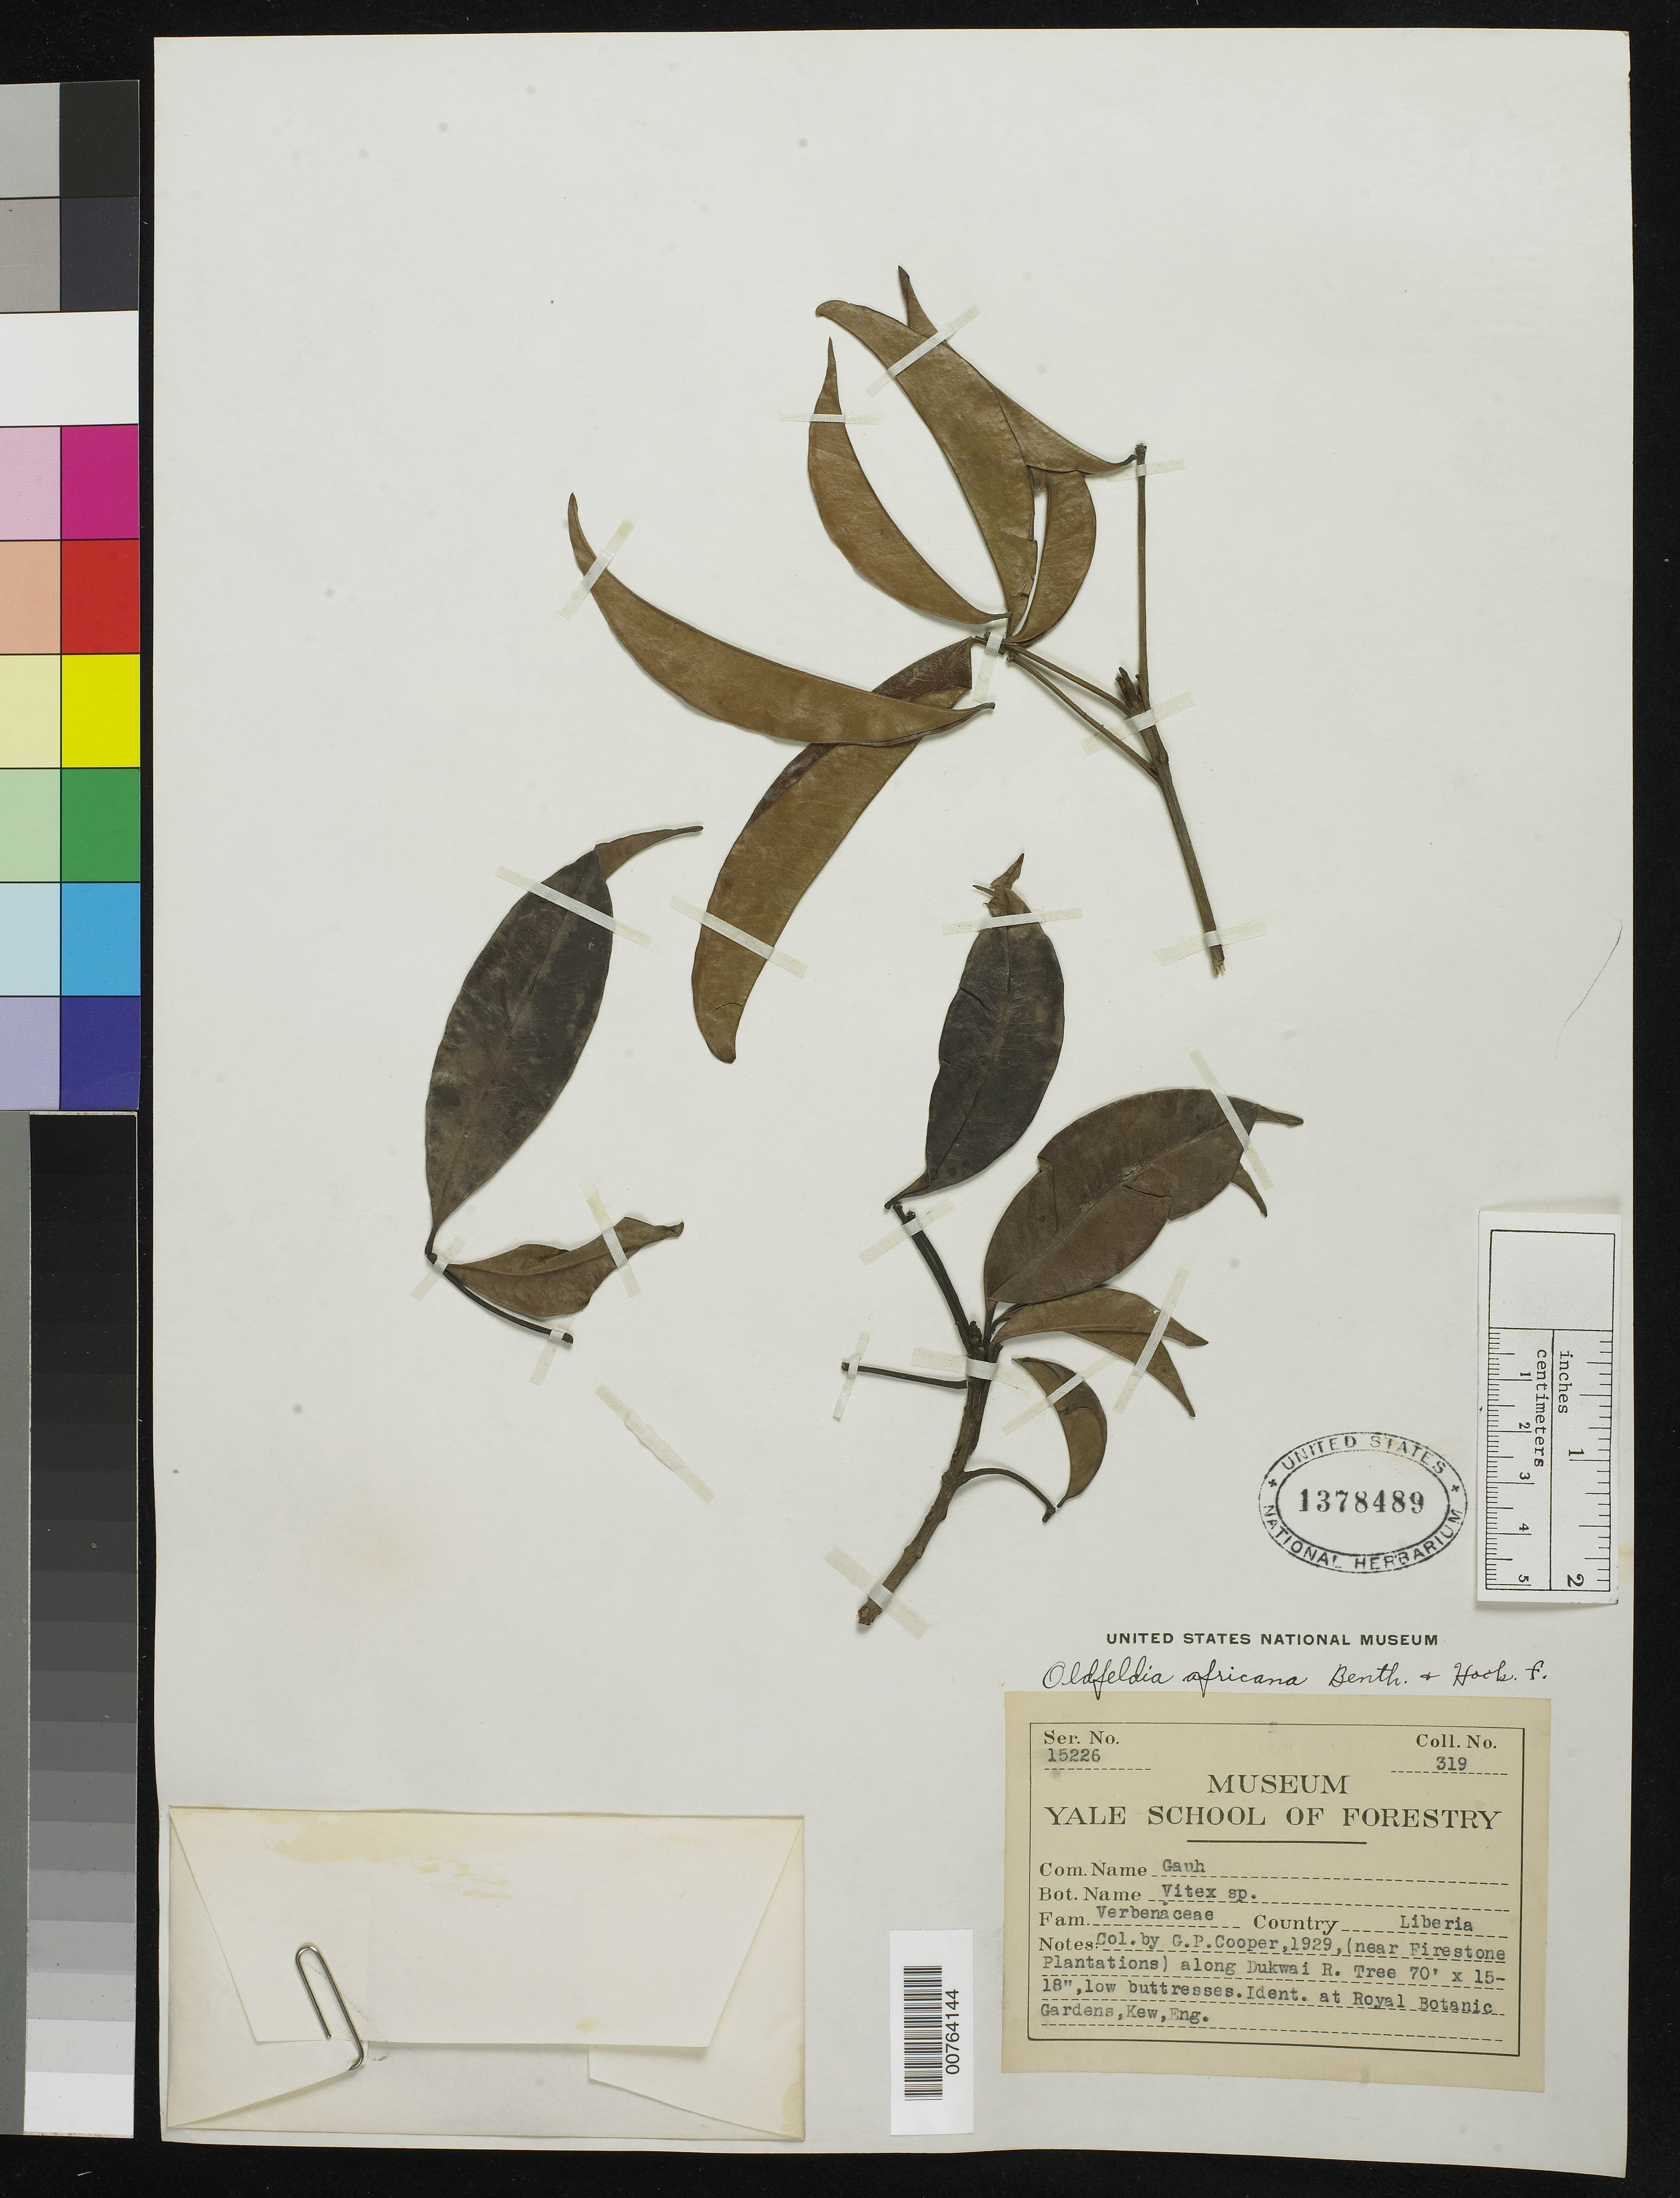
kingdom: Plantae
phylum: Tracheophyta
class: Magnoliopsida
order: Malpighiales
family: Picrodendraceae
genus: Oldfieldia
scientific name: Oldfieldia africana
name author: Benth. & Hook. f.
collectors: G. Cooper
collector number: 319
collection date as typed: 1929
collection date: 1929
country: Liberia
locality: (near Firestone Plantations) along Dukwai River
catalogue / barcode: US 1378489